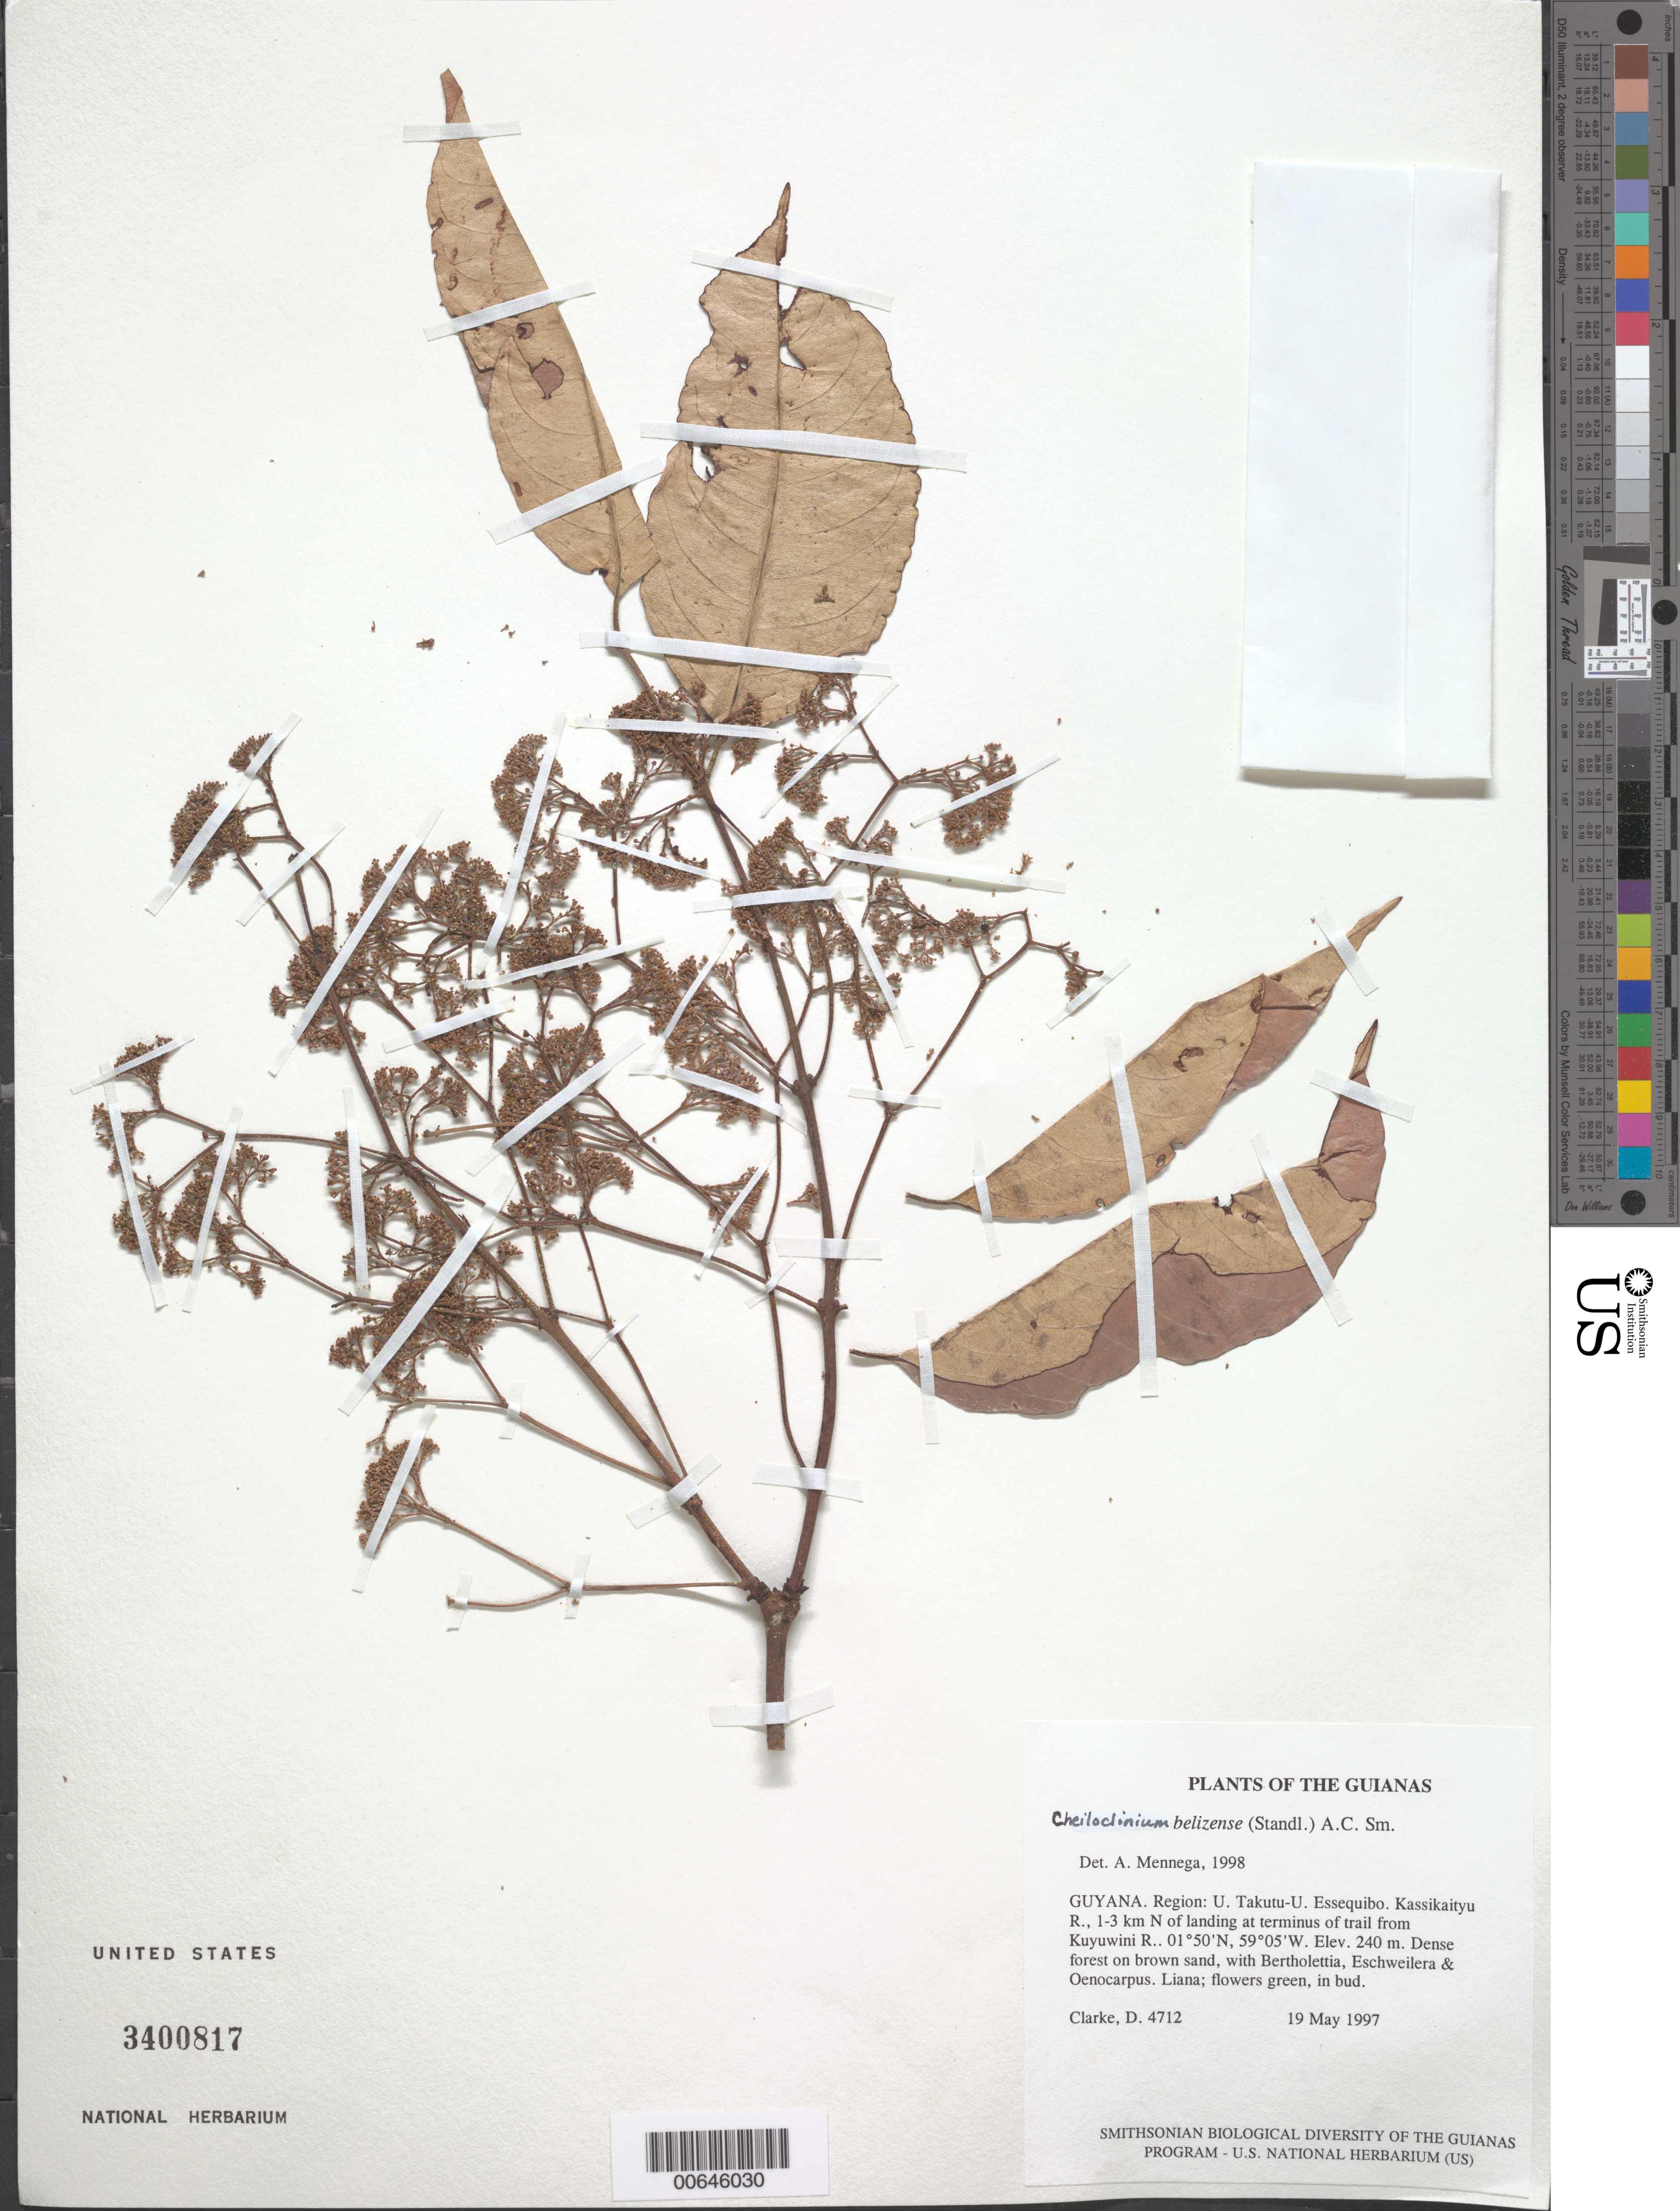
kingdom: Plantae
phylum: Tracheophyta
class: Magnoliopsida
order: Celastrales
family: Celastraceae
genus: Cheiloclinium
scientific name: Cheiloclinium belizense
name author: (Standl.) A.C. Sm.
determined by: Mennega, A. M. W.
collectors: H. D. Clarke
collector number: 4712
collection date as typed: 19 May 1997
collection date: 1997-05-19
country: Guyana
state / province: U. Takutu-U. Essequibo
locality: Kassikaityu R., 1-3 km N of landing at terminus of trail from Kuyuwini R.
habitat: Dense forest on brown sand, with Bertholettia, Eschweilera & Oenocarpus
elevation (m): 240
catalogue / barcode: US 3400817